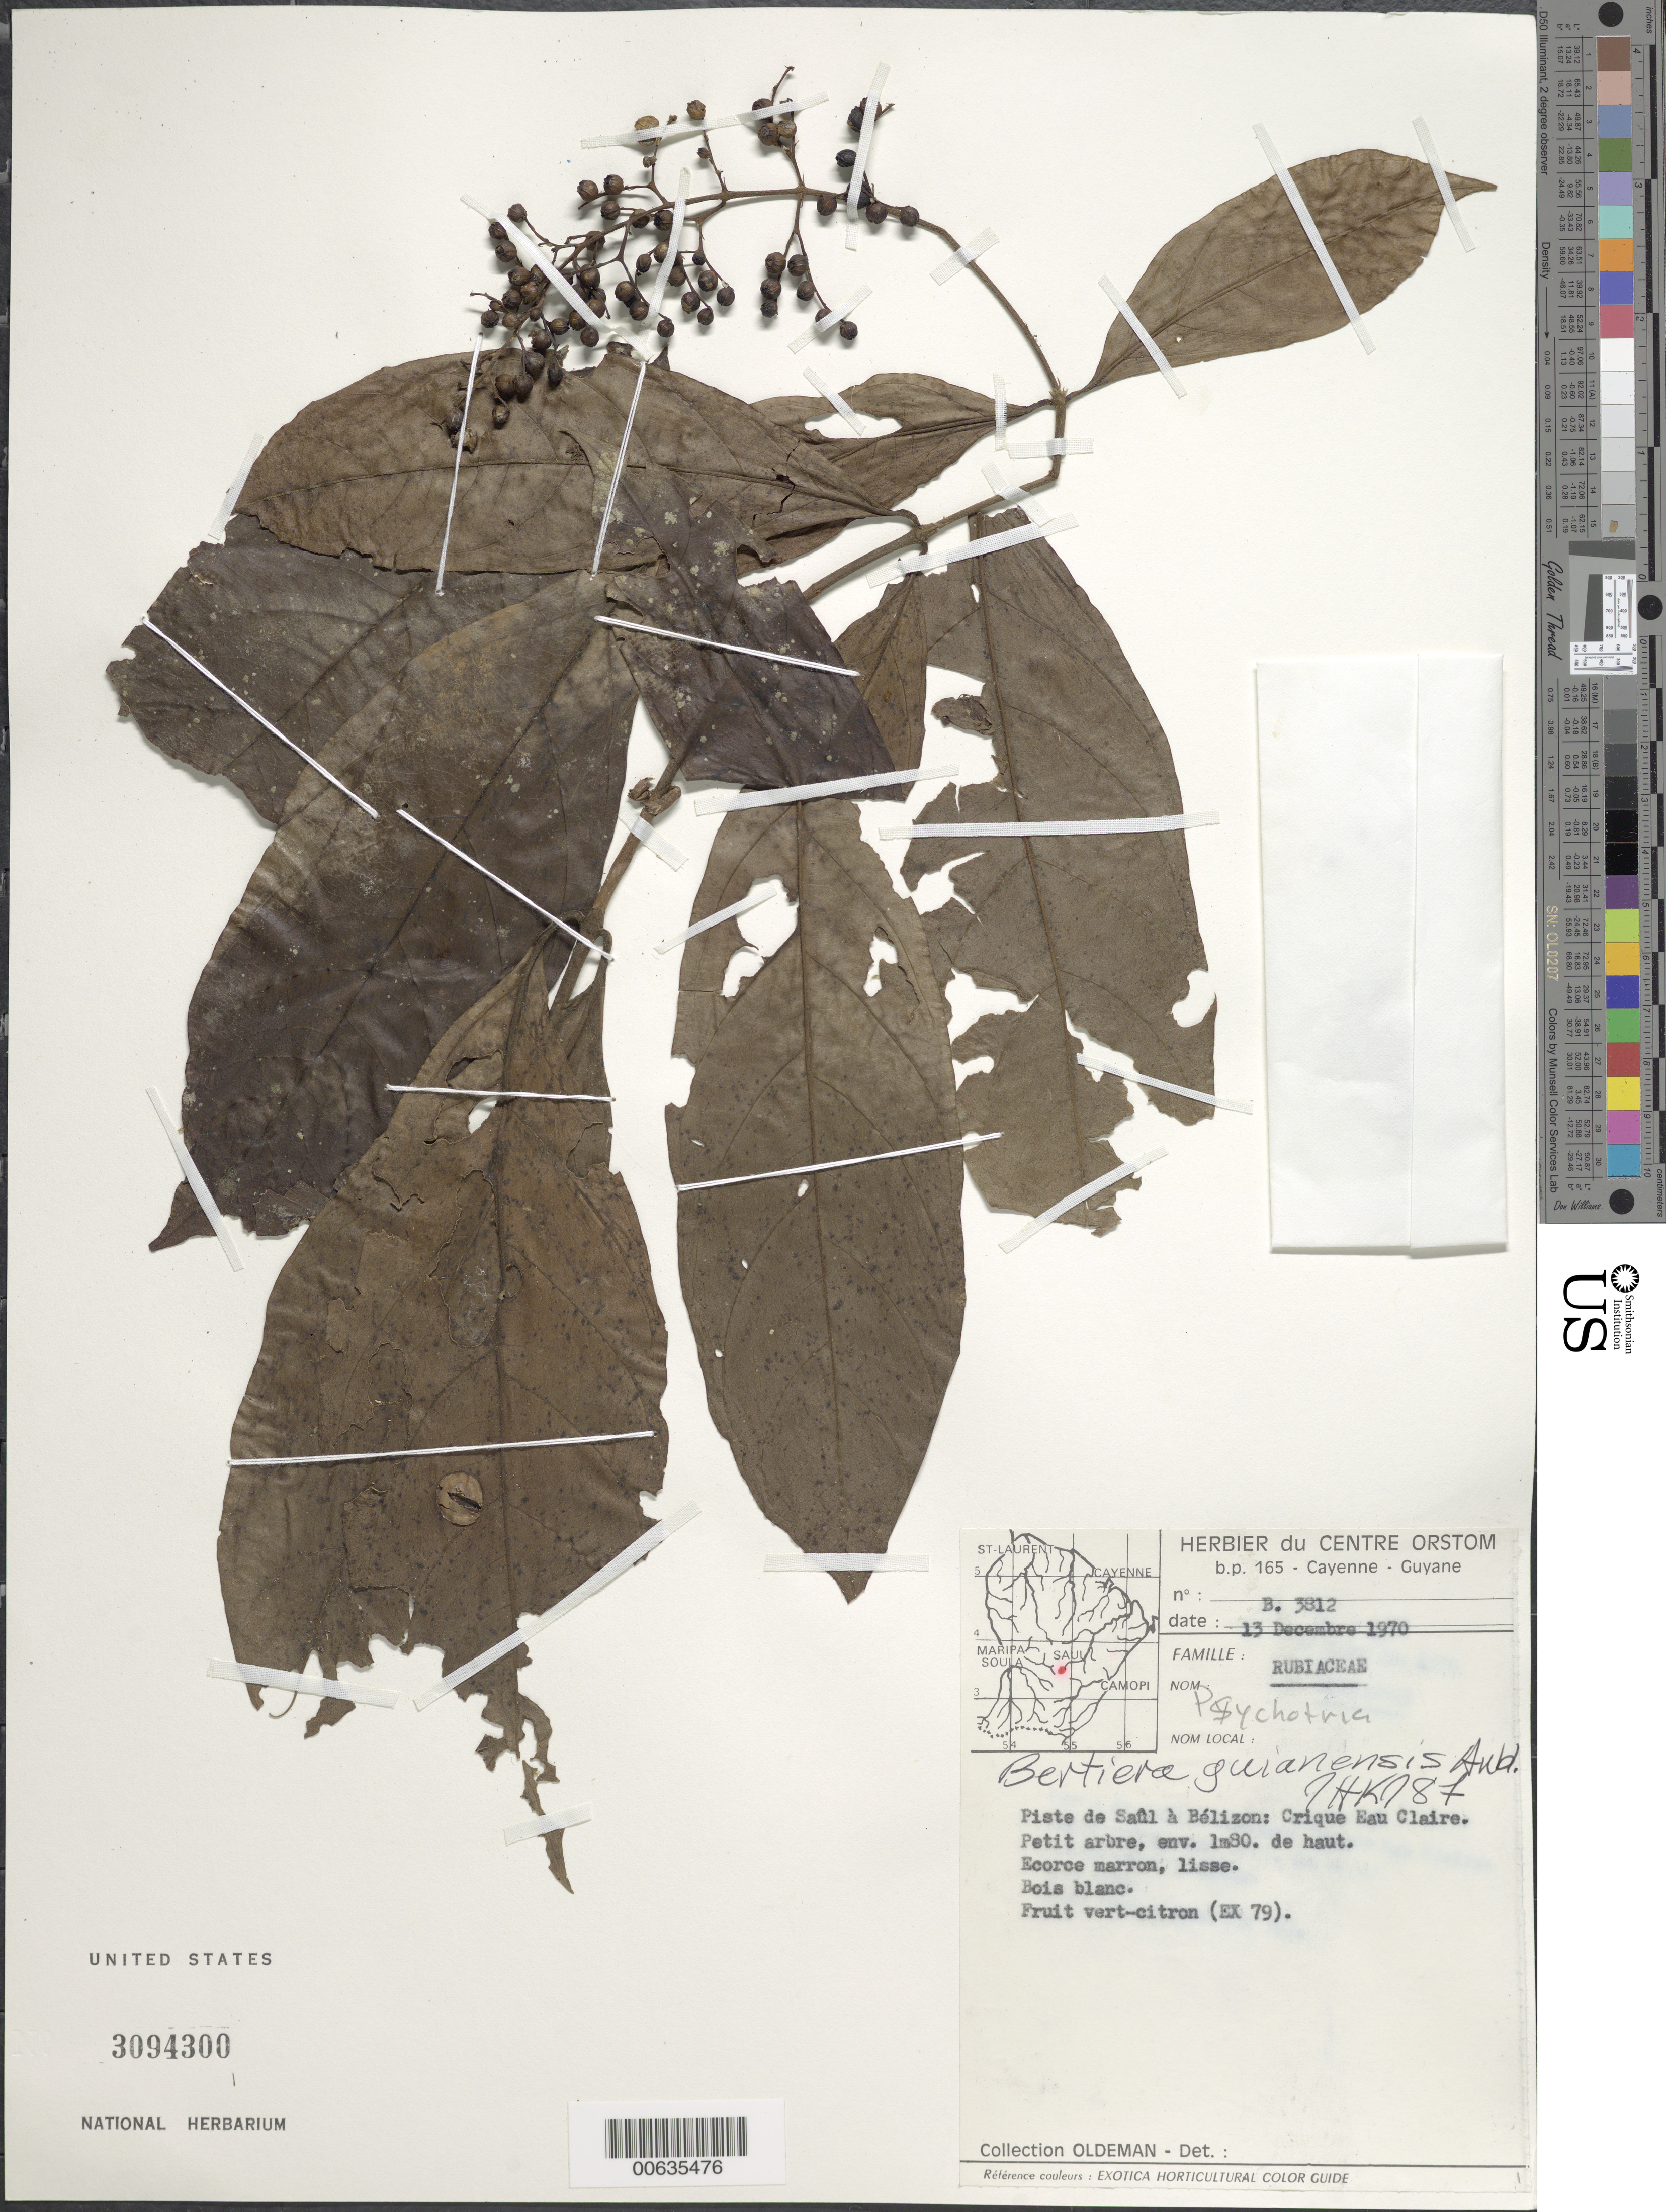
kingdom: Plantae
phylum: Tracheophyta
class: Magnoliopsida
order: Gentianales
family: Rubiaceae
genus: Bertiera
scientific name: Bertiera guianensis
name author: Aubl.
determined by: Kirkbride, J. H.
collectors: R. Oldeman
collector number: B 3812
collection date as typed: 13-Dec-70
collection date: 1970-12-13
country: French Guiana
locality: Piste de Saül à Bélizon, crique Eau Claire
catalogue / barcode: US 3094300